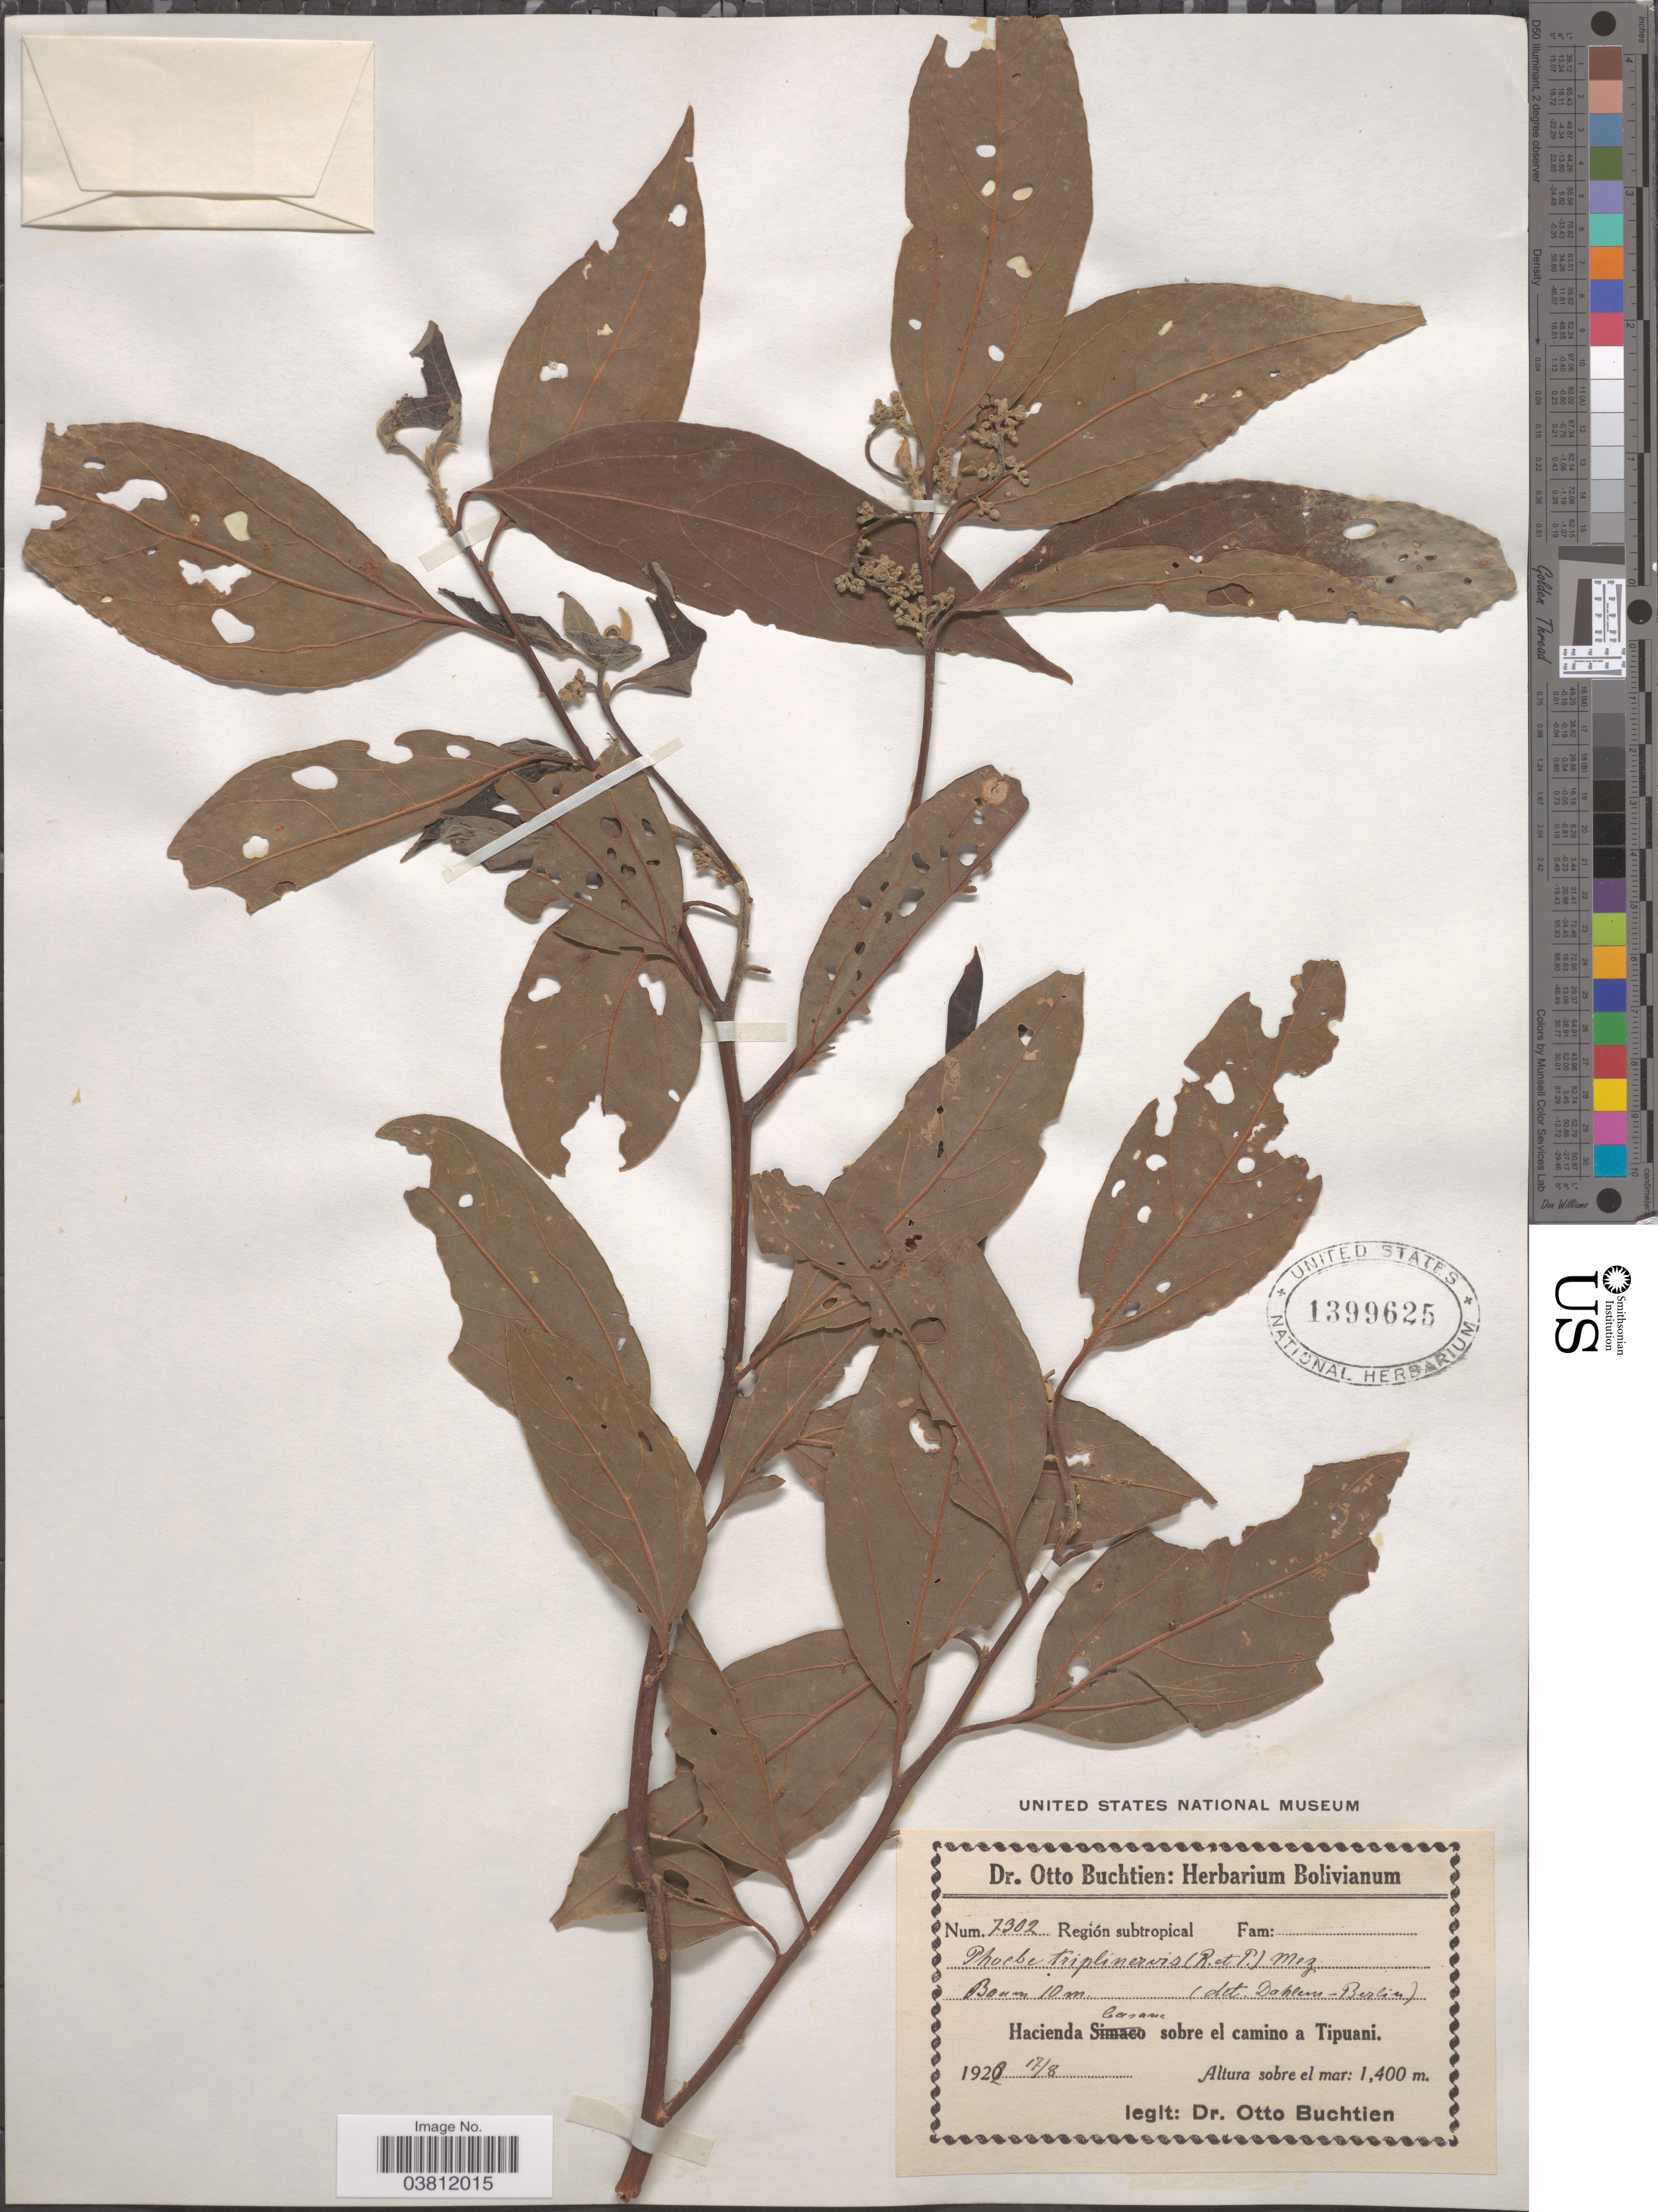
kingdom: Plantae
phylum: Tracheophyta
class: Magnoliopsida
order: Laurales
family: Lauraceae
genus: Phoebe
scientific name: Phoebe triplinervis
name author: Griseb.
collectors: O. Buchtien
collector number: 7302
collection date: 1922-08-17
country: Bolivia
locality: Región subtropical. Hacienda Casana sobre el camino a Tipuani.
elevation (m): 1400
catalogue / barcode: US 1399625